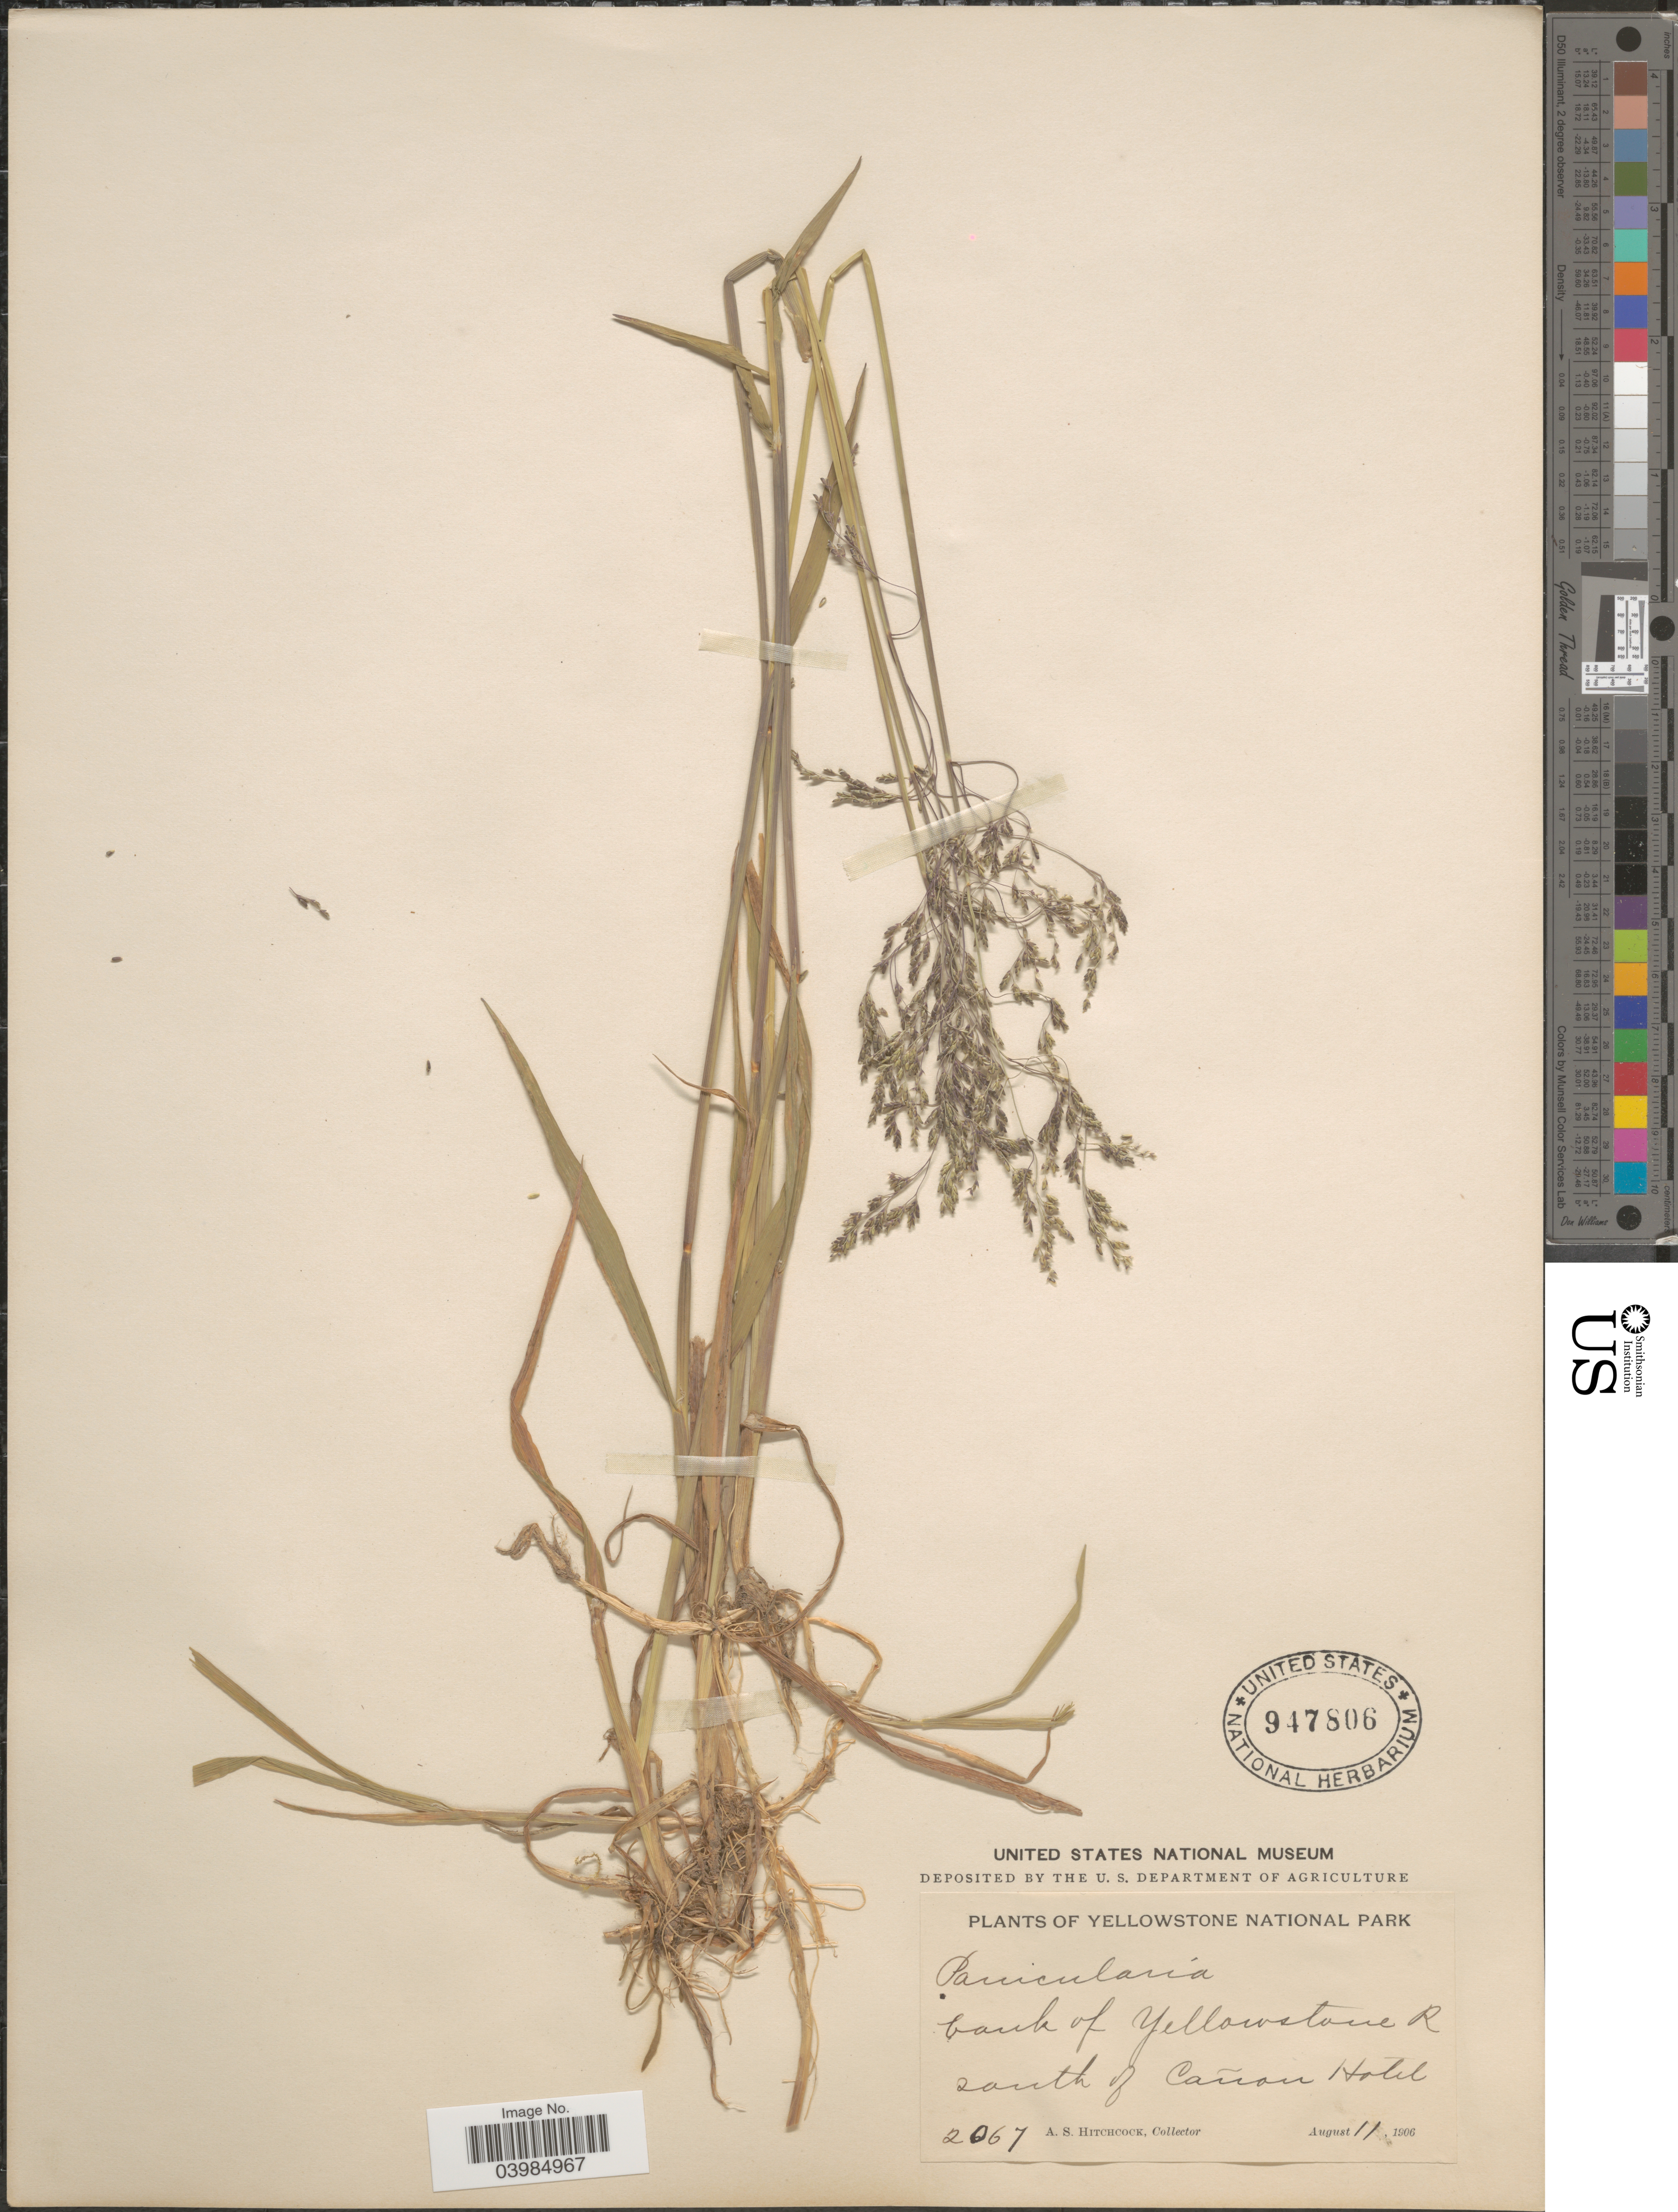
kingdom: Plantae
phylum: Tracheophyta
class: Liliopsida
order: Poales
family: Poaceae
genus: Glyceria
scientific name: Glyceria sp.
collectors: A. S. Hitchcock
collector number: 2067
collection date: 1906-08-11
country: United States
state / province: Wyoming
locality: Yellowstone National Park. Bank of Yellowstone R south of Cañon Hotel.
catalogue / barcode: US 947806